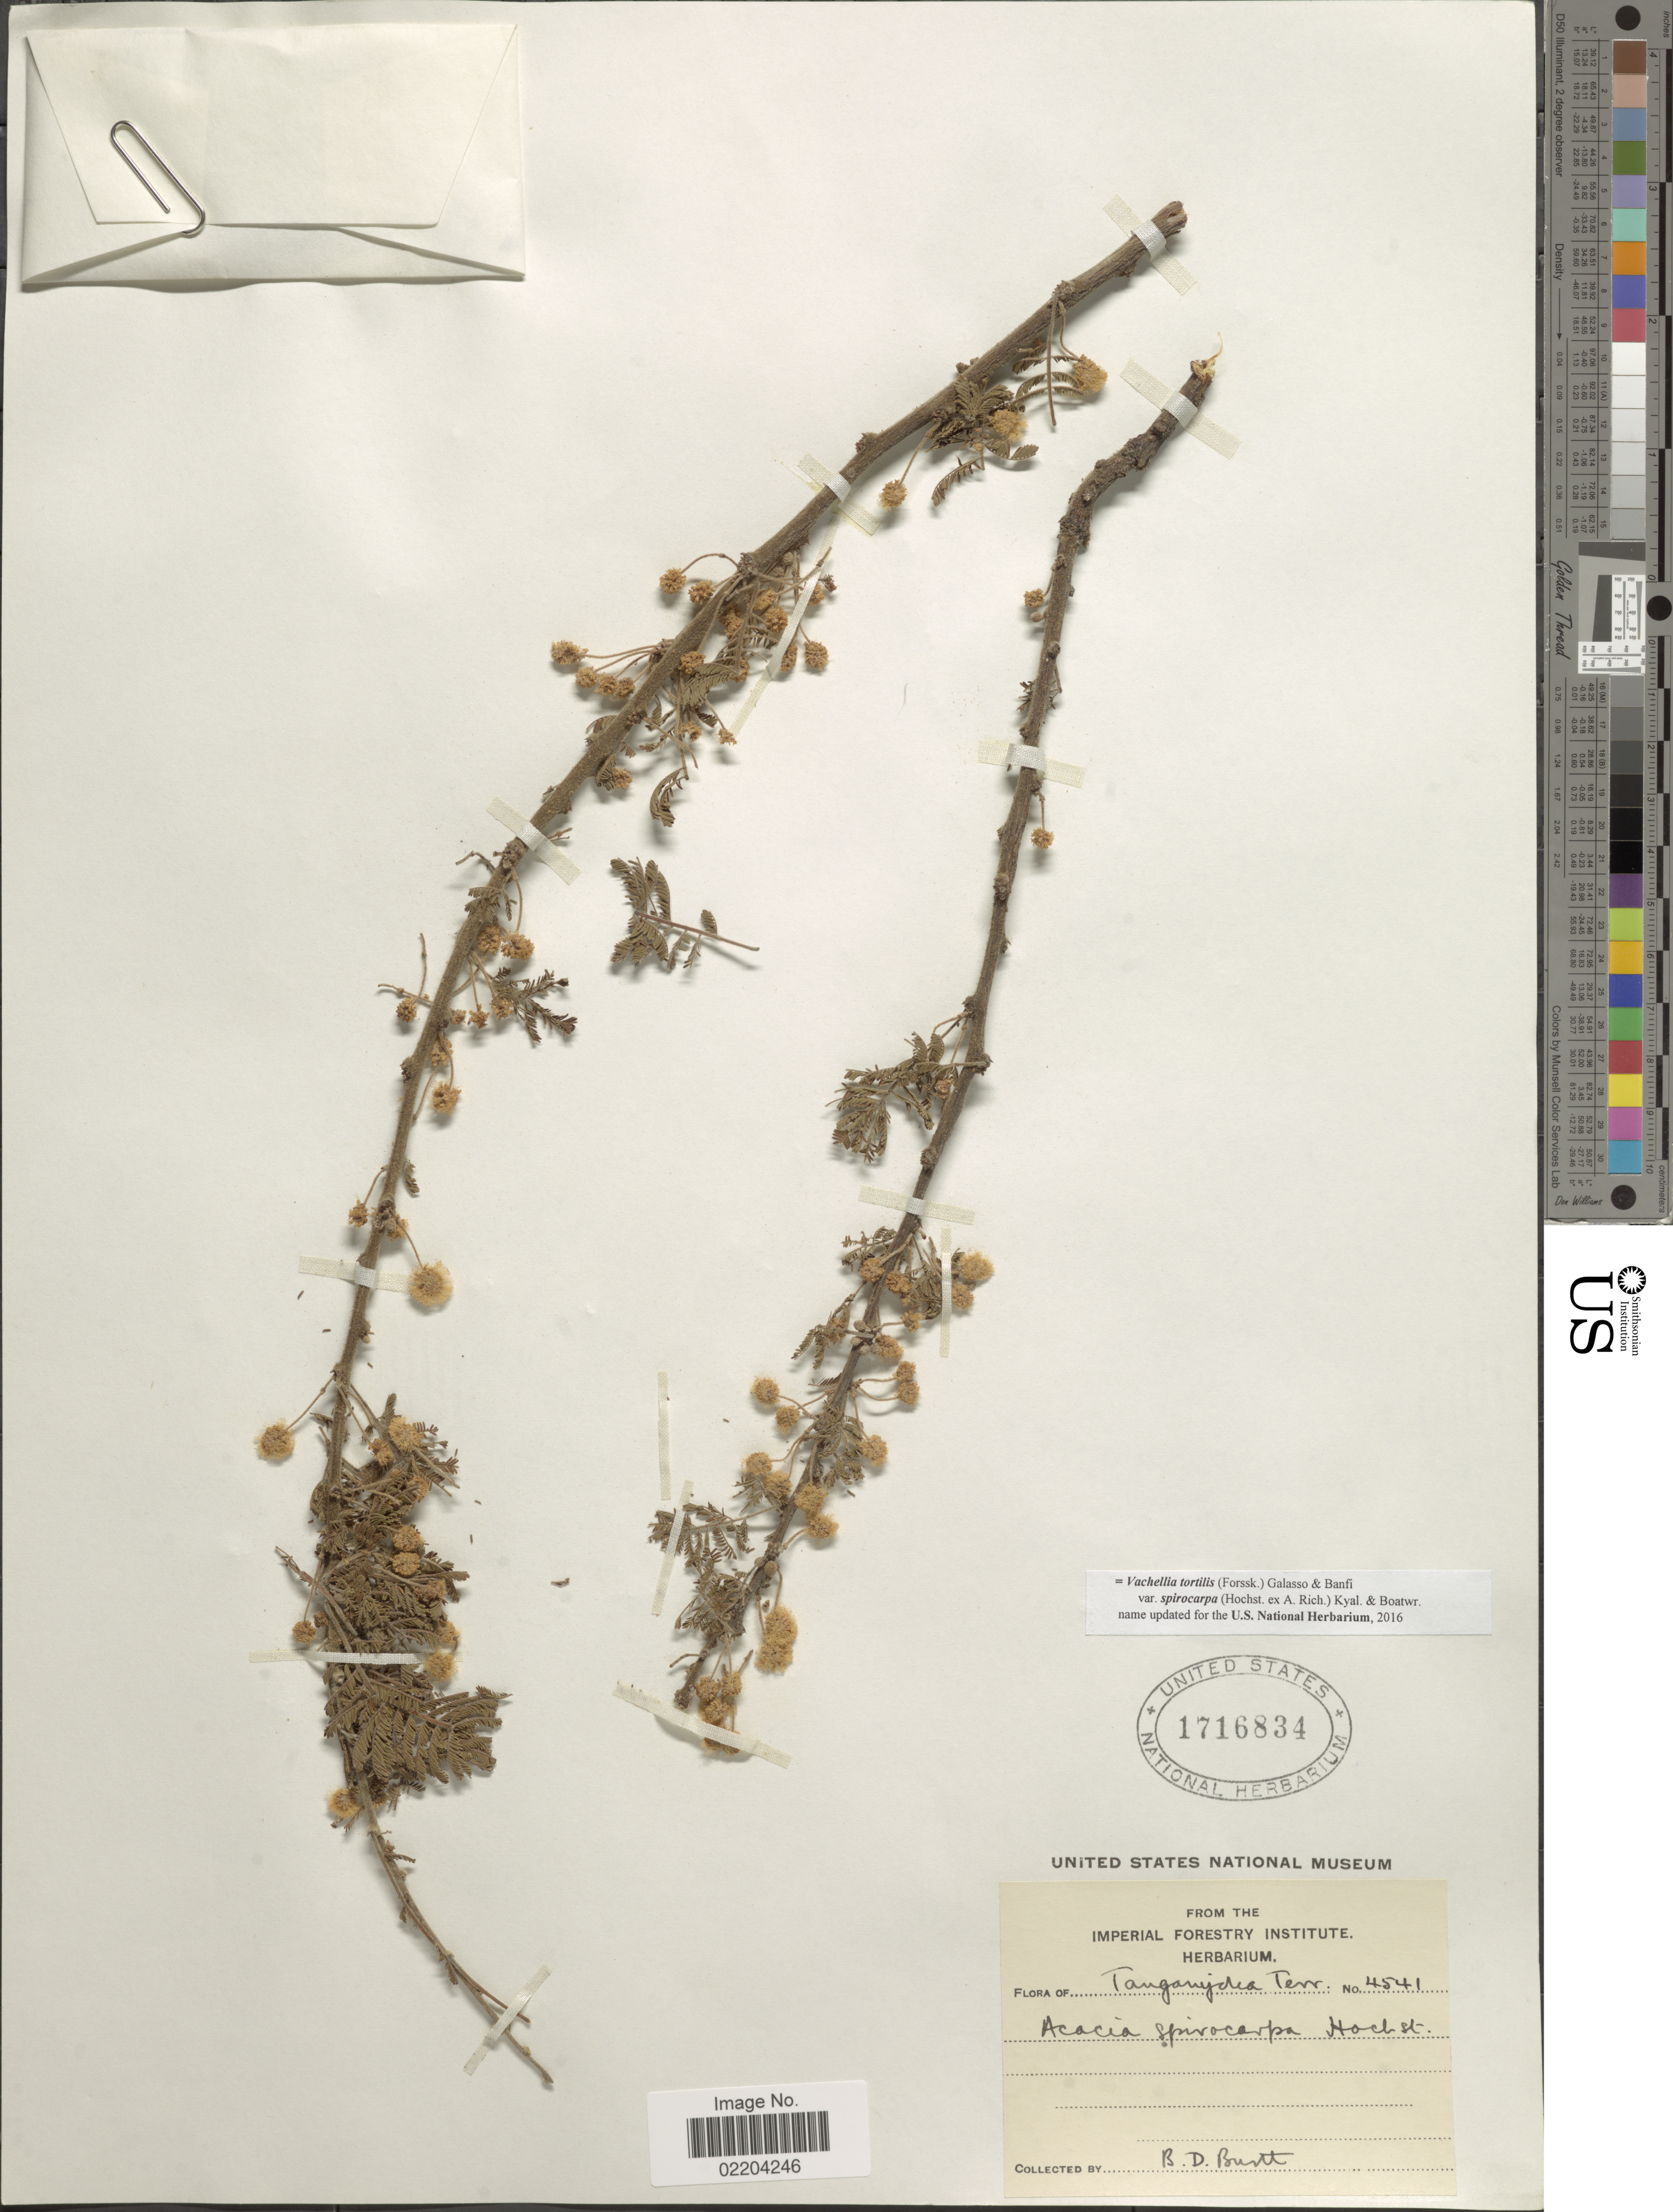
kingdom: Plantae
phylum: Tracheophyta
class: Magnoliopsida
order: Fabales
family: Fabaceae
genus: Vachellia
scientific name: Vachellia tortilis subsp. spirocarpa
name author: (Hochst. ex A. Rich.) Kyal. & Boatwr.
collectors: B. D. Burtt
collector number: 4541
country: Tanzania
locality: Tanganjika Terr.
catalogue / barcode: US 1716834